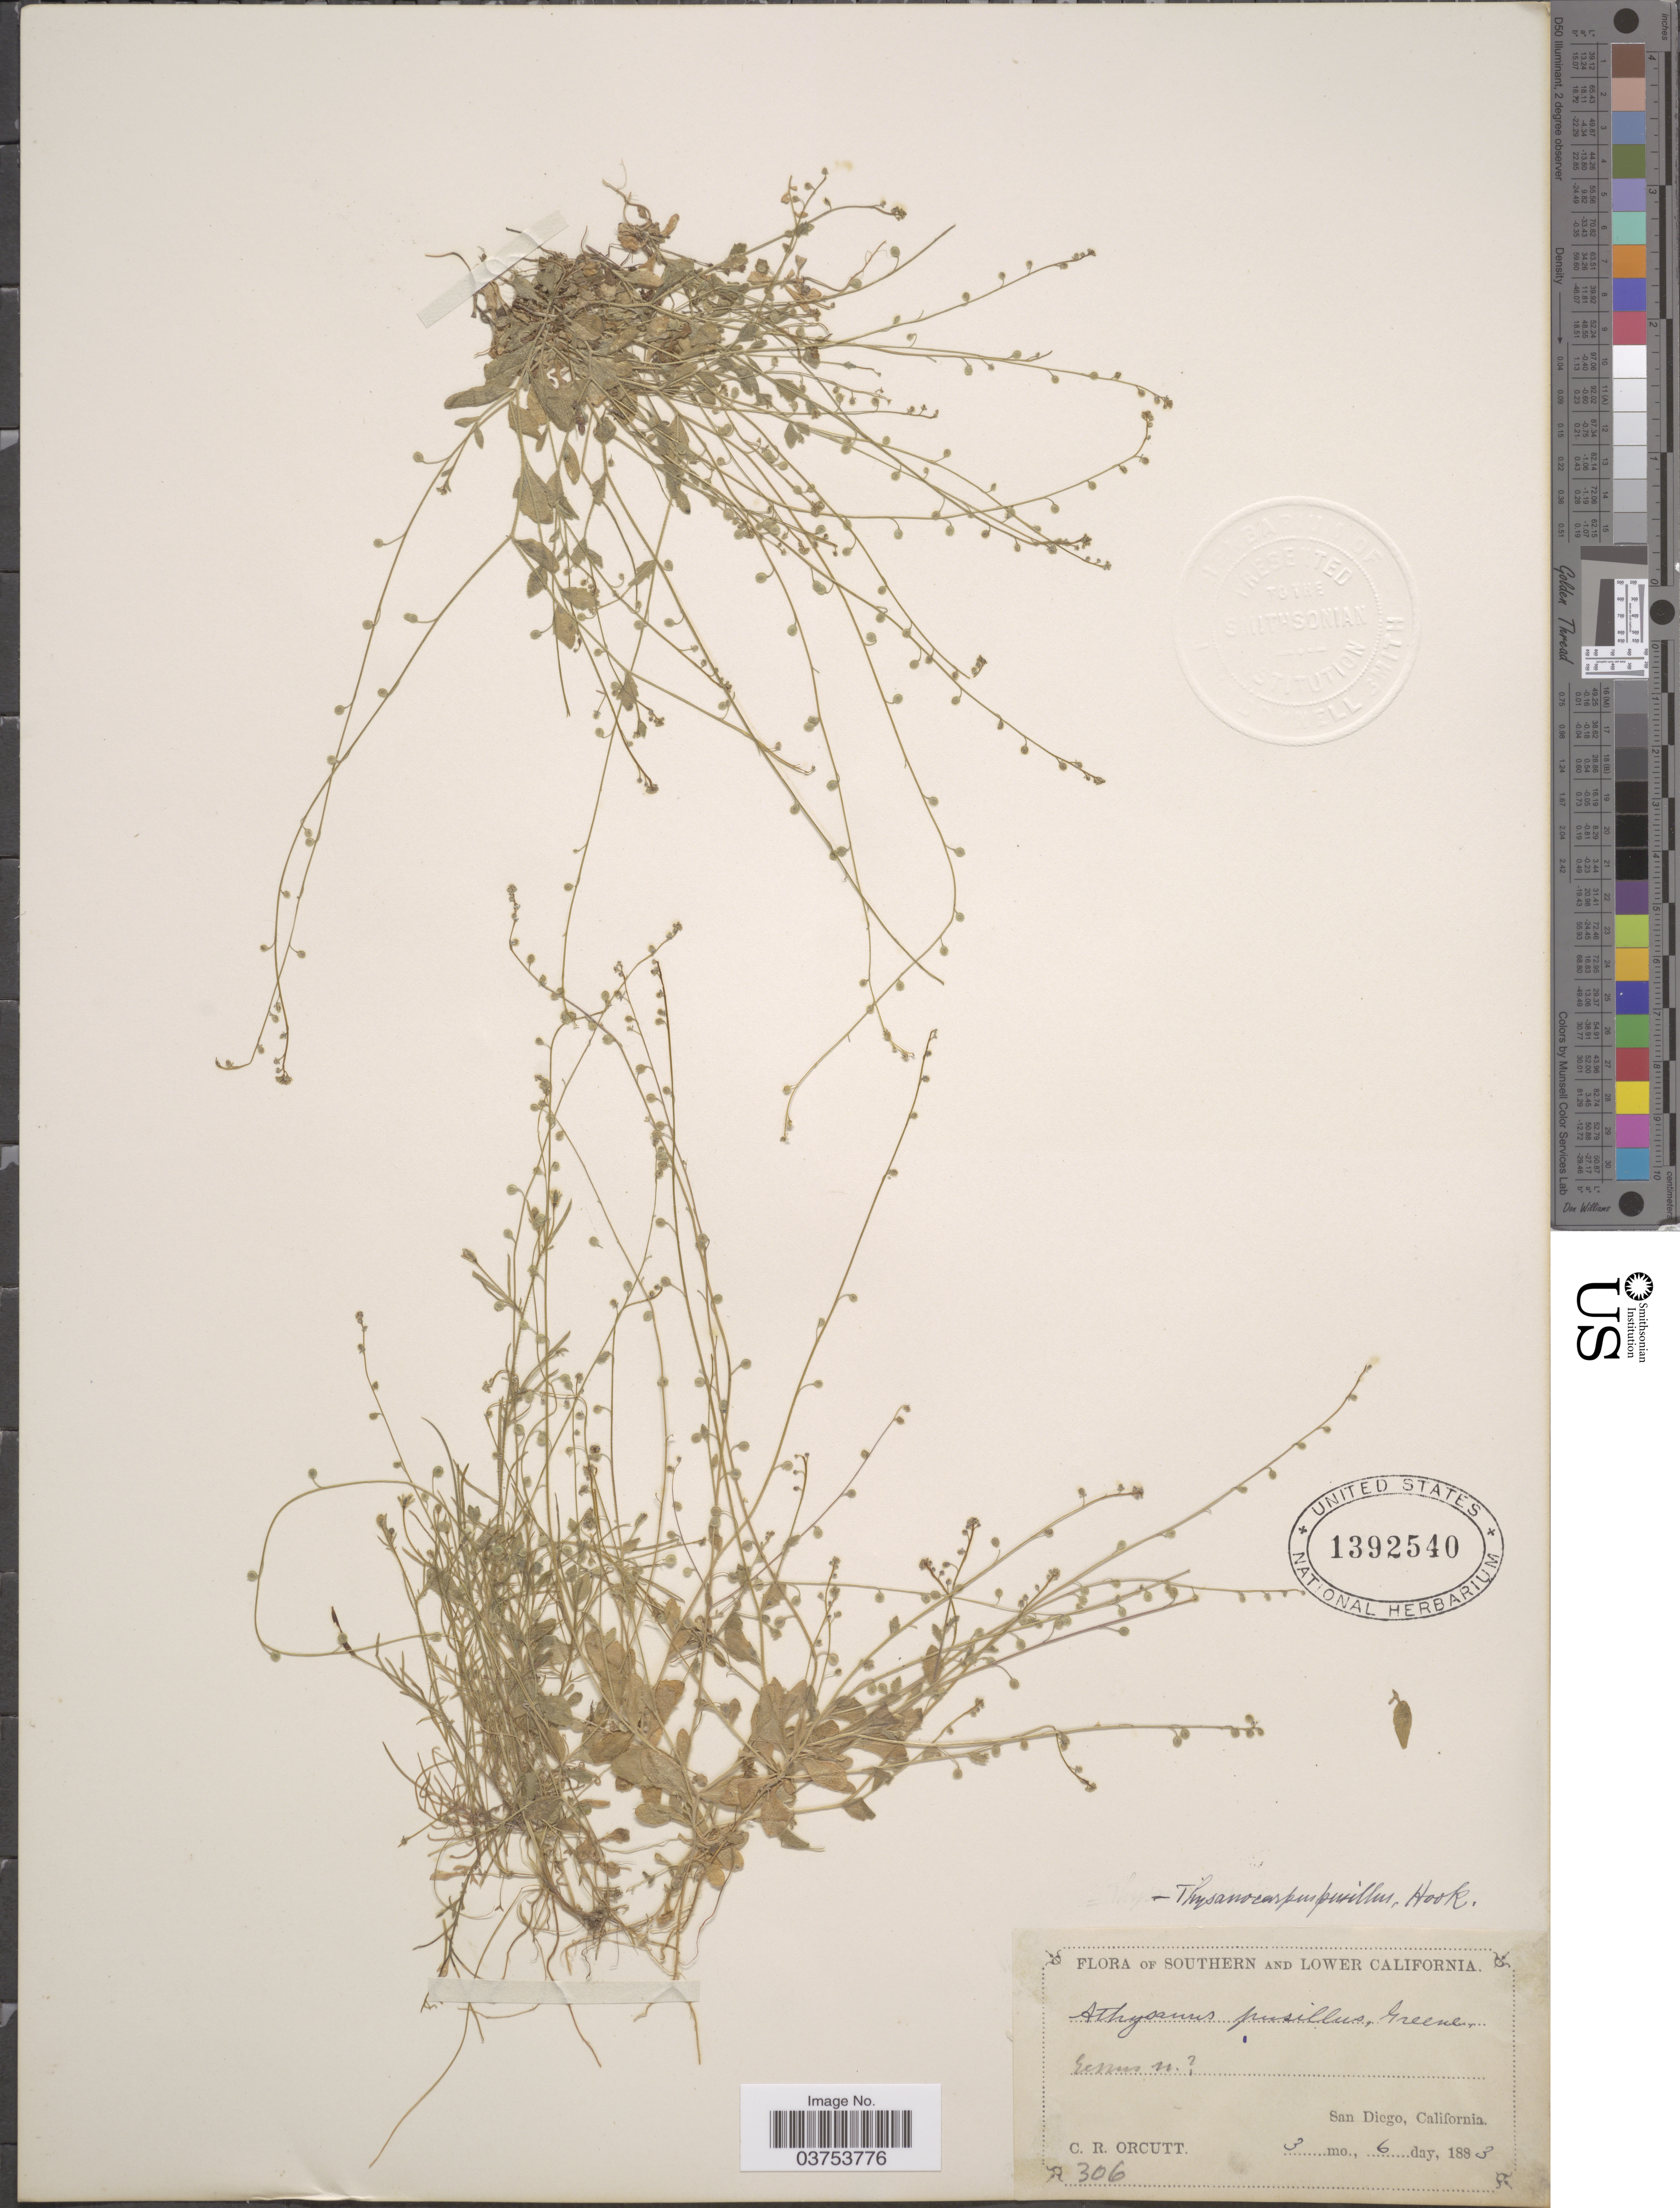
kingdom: Plantae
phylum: Tracheophyta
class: Magnoliopsida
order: Brassicales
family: Brassicaceae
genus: Athysanus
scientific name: Athysanus pusillus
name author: (Hook.) Greene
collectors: C. R. Orcutt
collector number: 306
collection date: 1883-03-06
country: United States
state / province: California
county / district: San Diego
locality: Southern and Lower California. San Diego.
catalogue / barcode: US 1392540